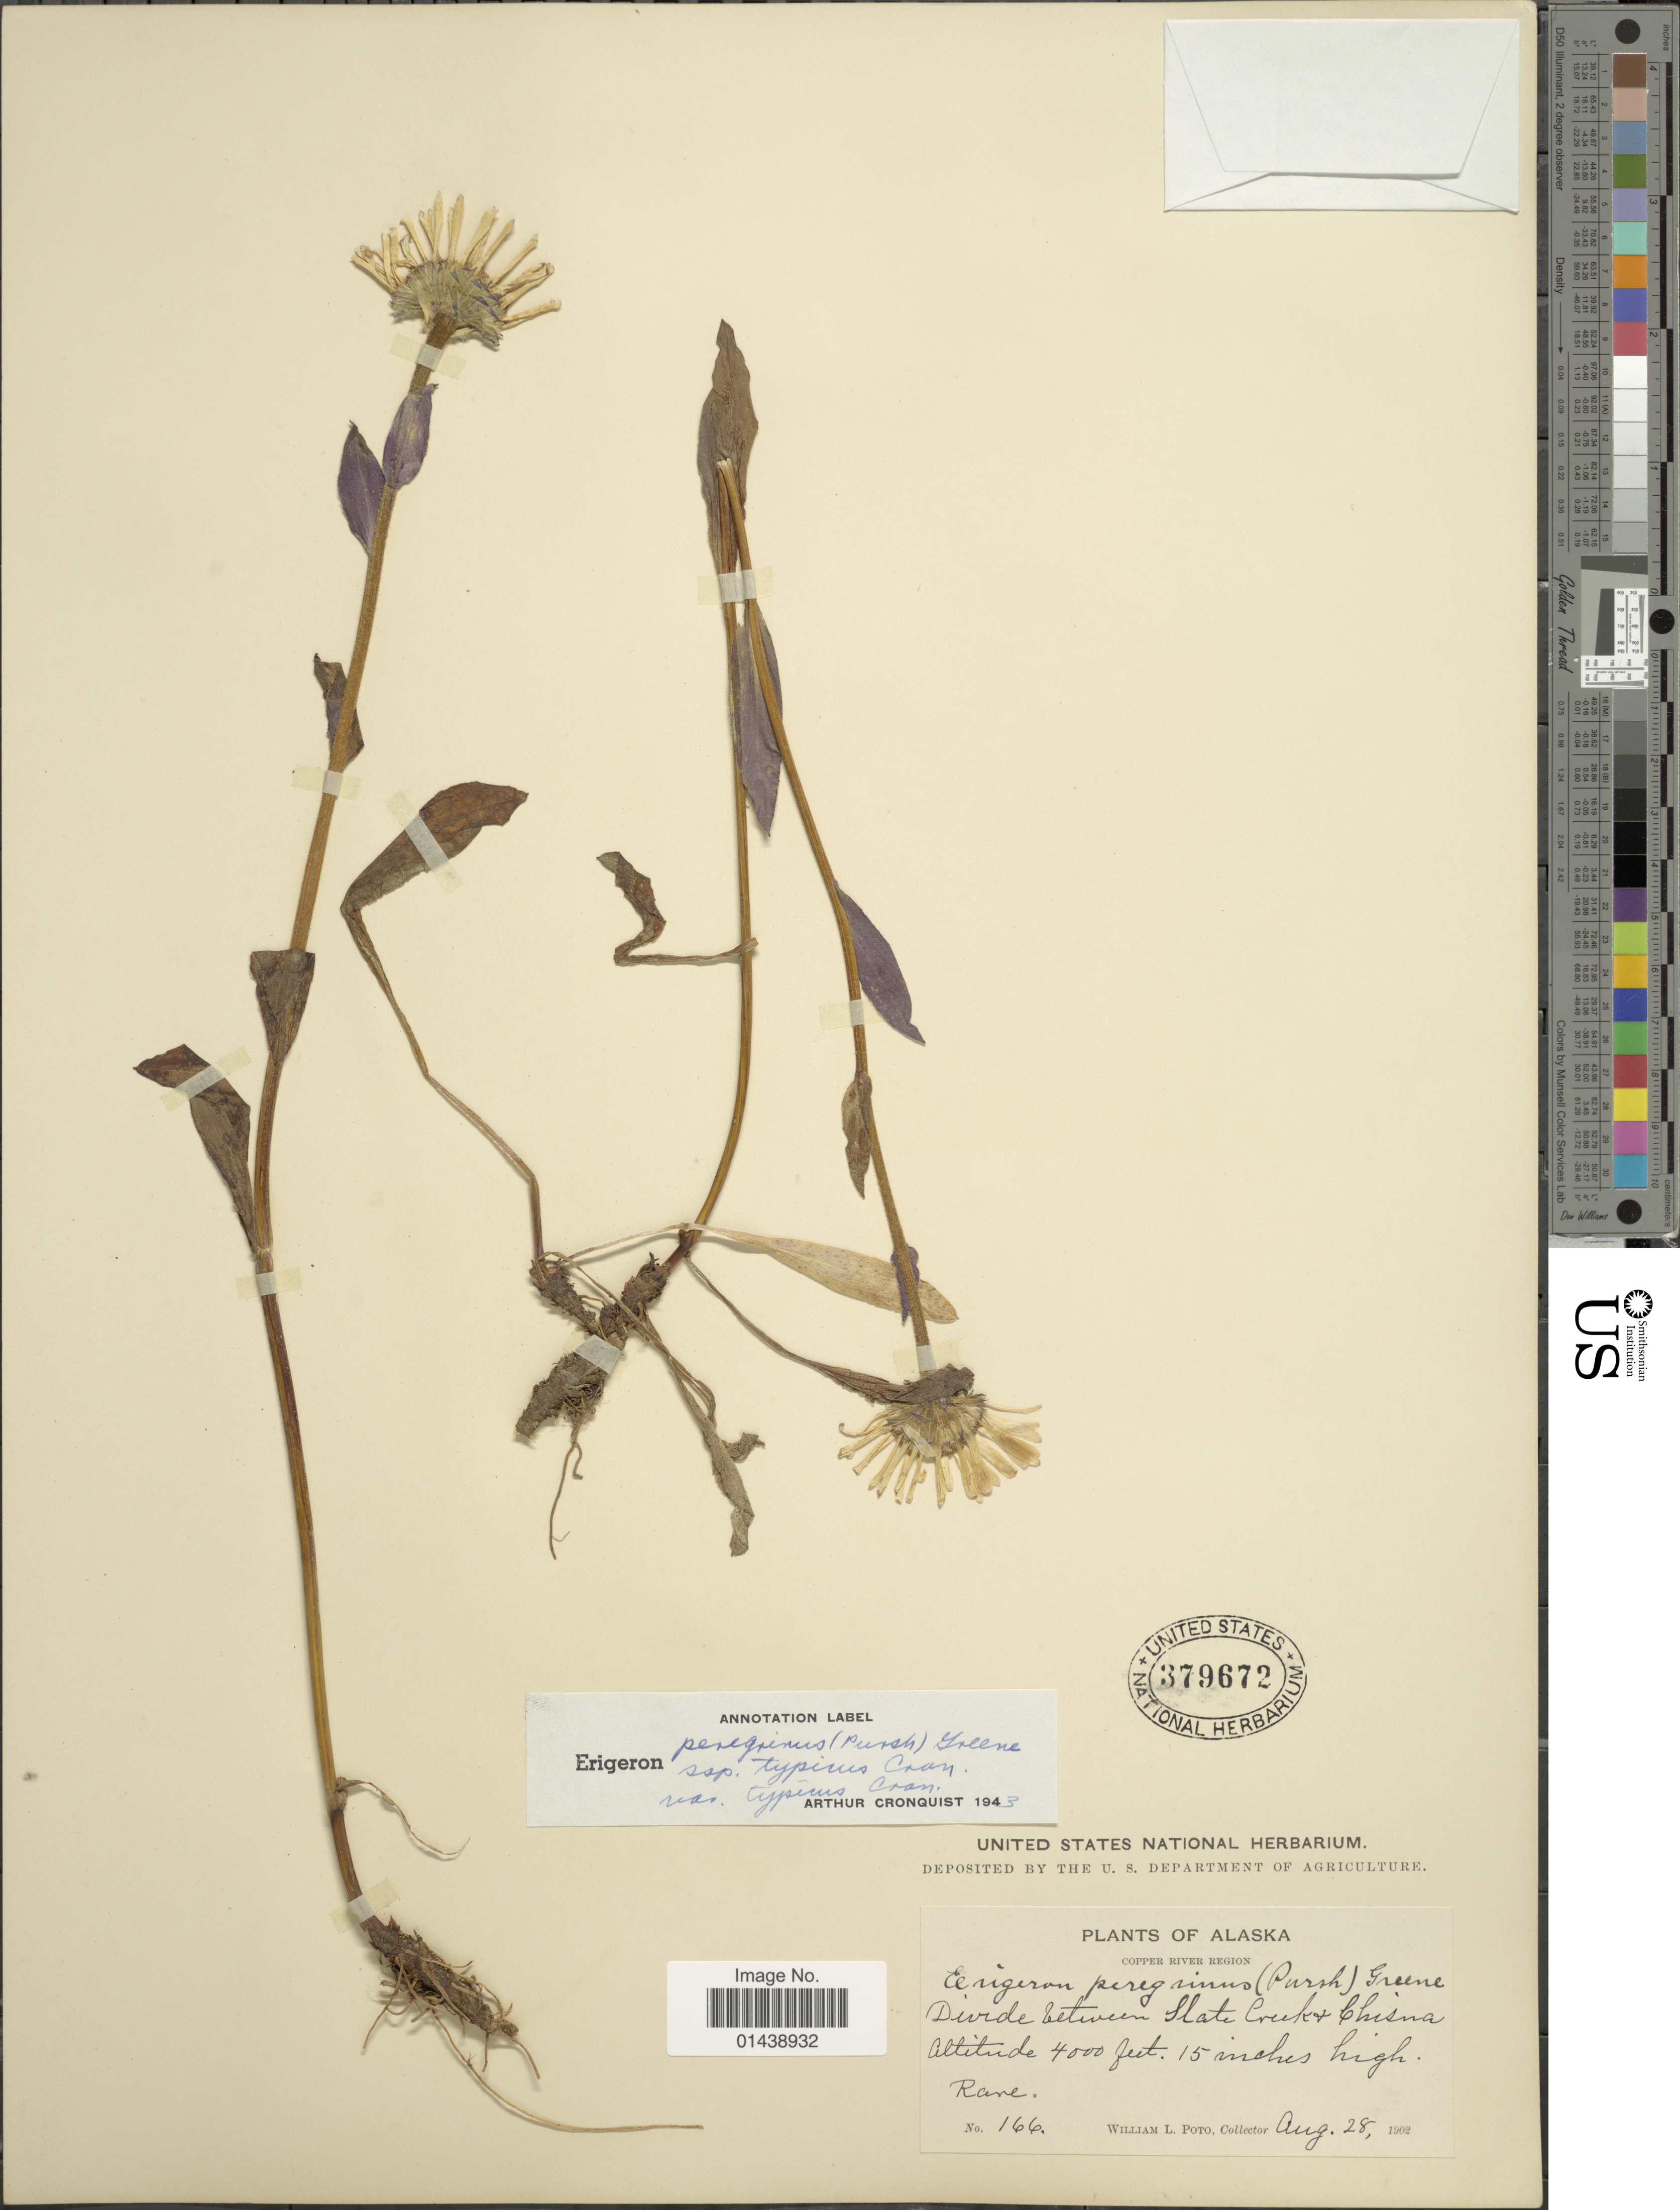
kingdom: Plantae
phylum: Tracheophyta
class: Magnoliopsida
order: Asterales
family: Asteraceae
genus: Erigeron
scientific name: Erigeron peregrinus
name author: (Banks ex Pursh) Greene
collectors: W. Poto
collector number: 166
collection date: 1902-08-28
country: United States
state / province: Alaska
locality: Copper River Region. Divide between Slate Creek & Chisna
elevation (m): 1219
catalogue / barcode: US 379672